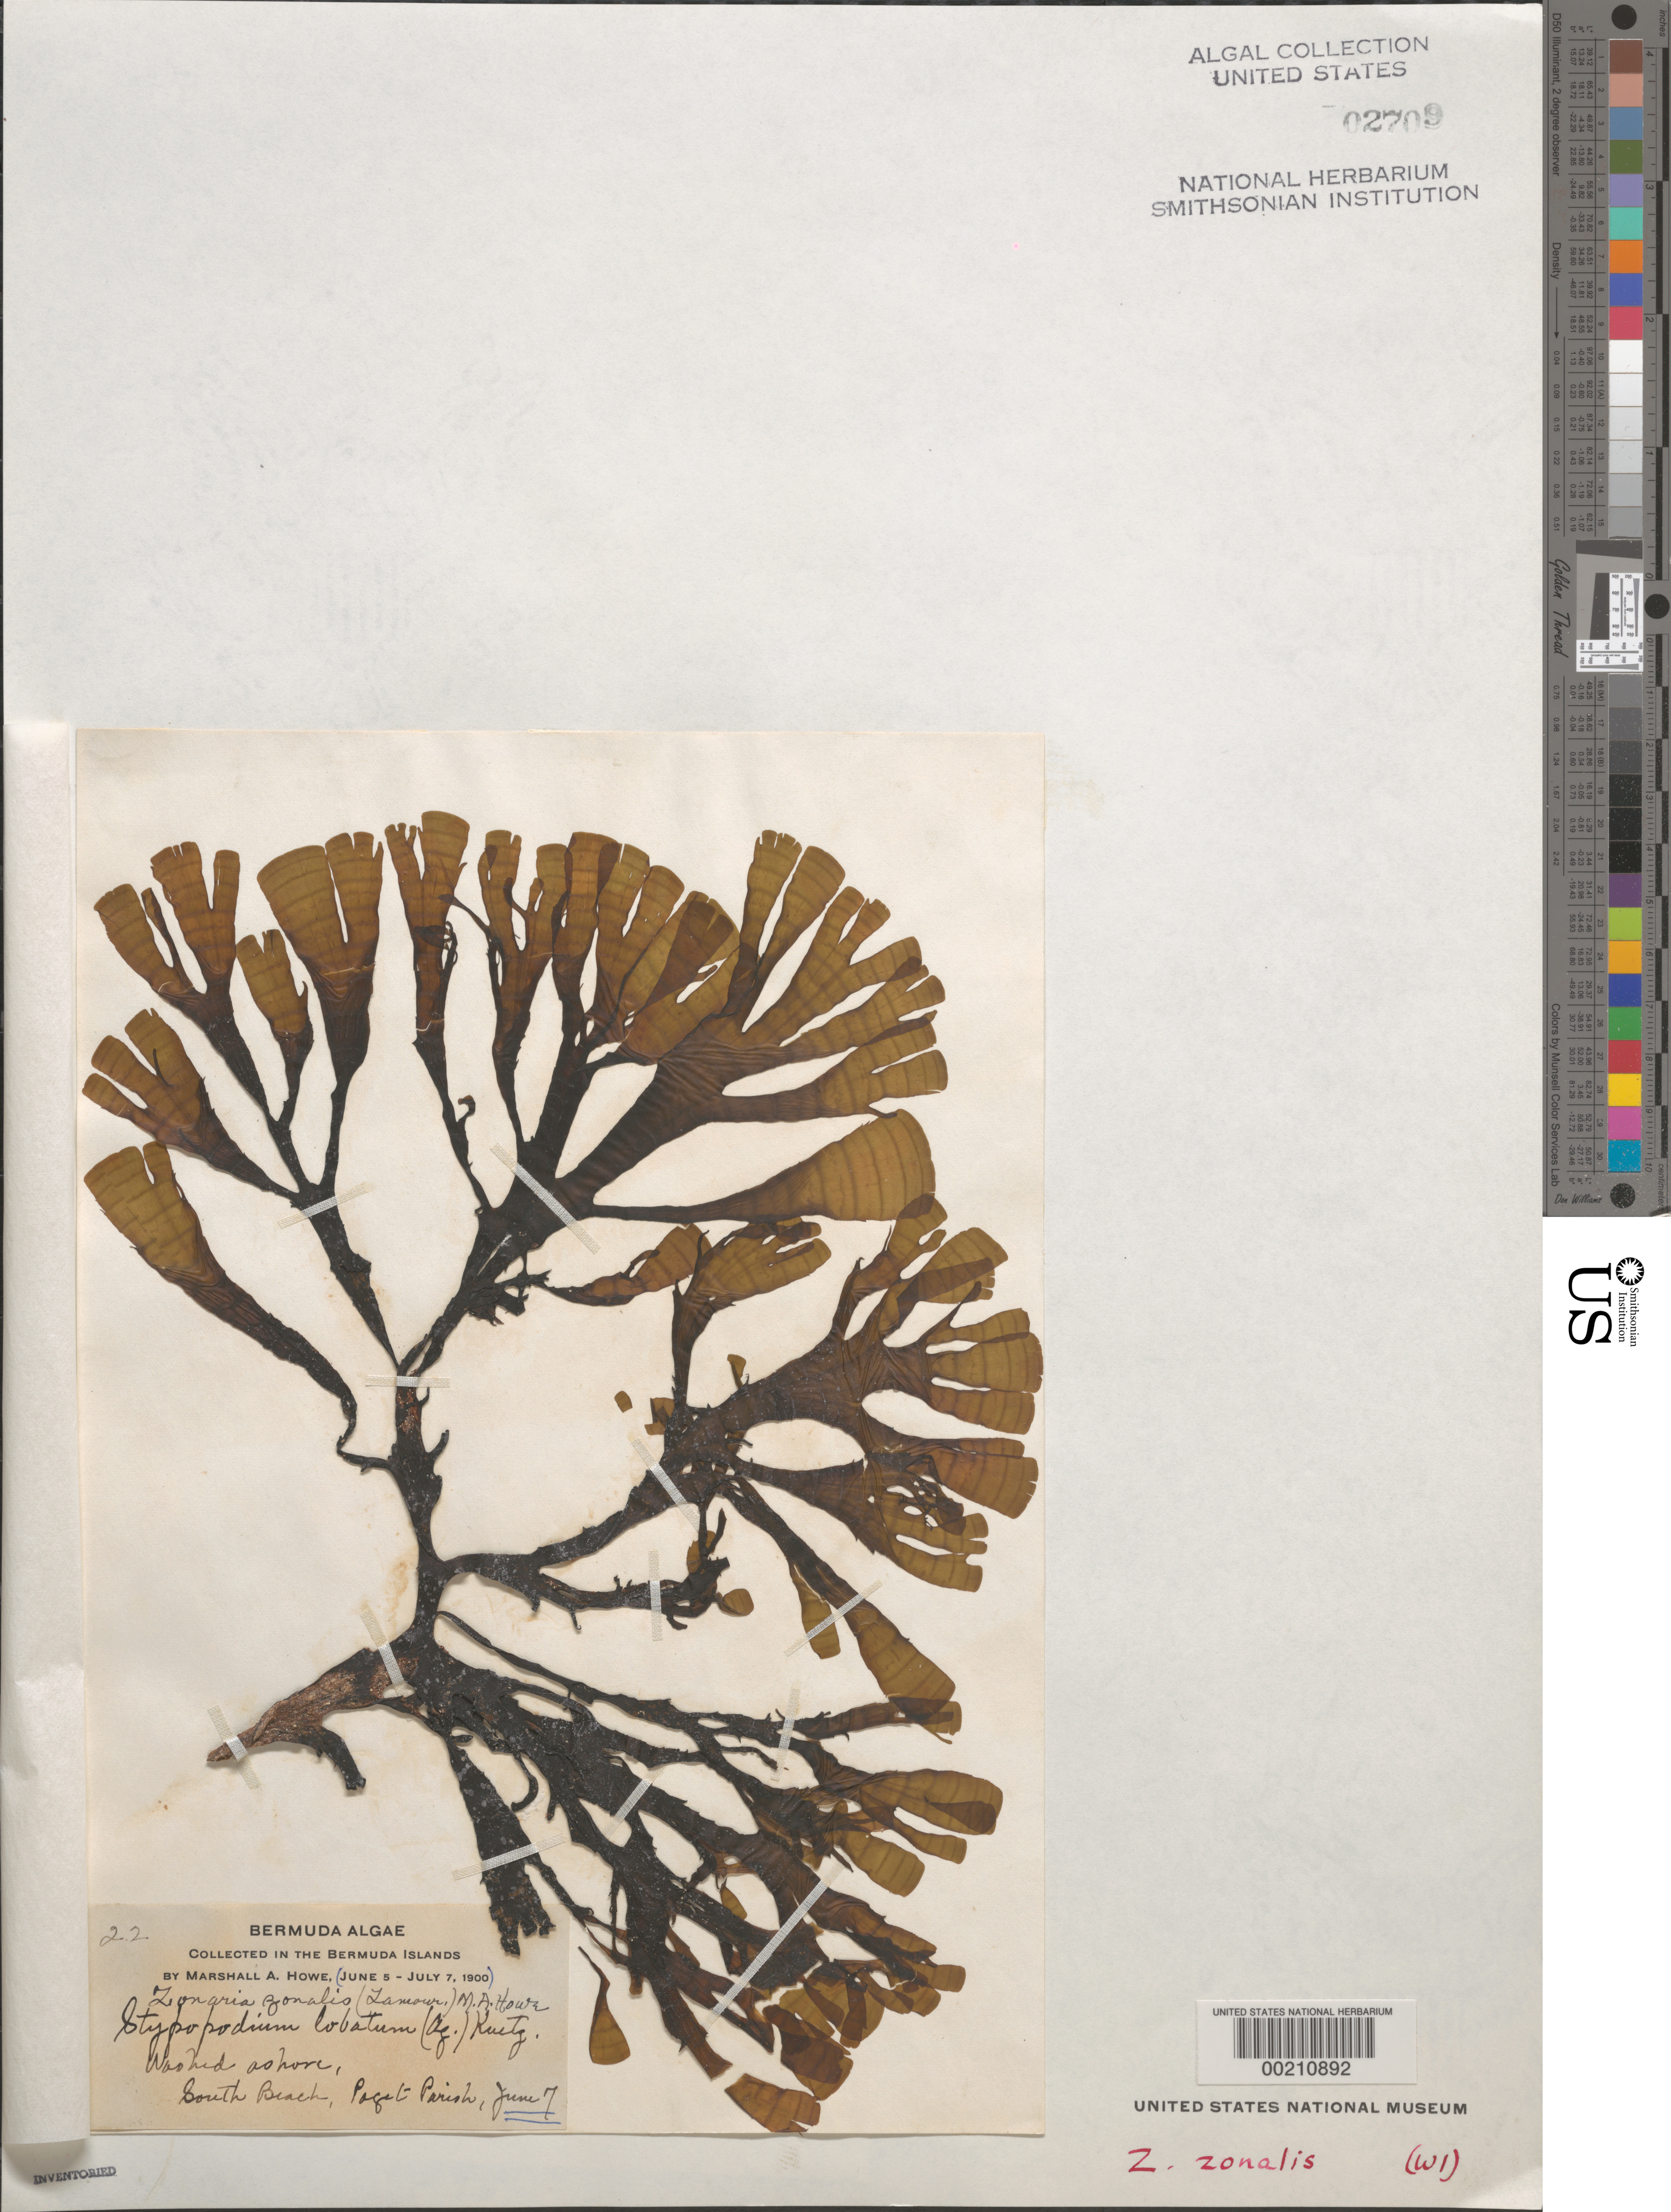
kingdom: Chromista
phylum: Ochrophyta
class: Phaeophyceae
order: Dictyotales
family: Dictyotaceae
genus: Stypopodium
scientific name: Stypopodium zonale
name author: (J.V.Lamouroux) Papenf.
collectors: M. A. Howe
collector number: MAH 22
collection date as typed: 07 Jun 1900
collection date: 1900-06-07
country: Bermuda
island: Bermuda Island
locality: South Beach, Paget Parish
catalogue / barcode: US 2709